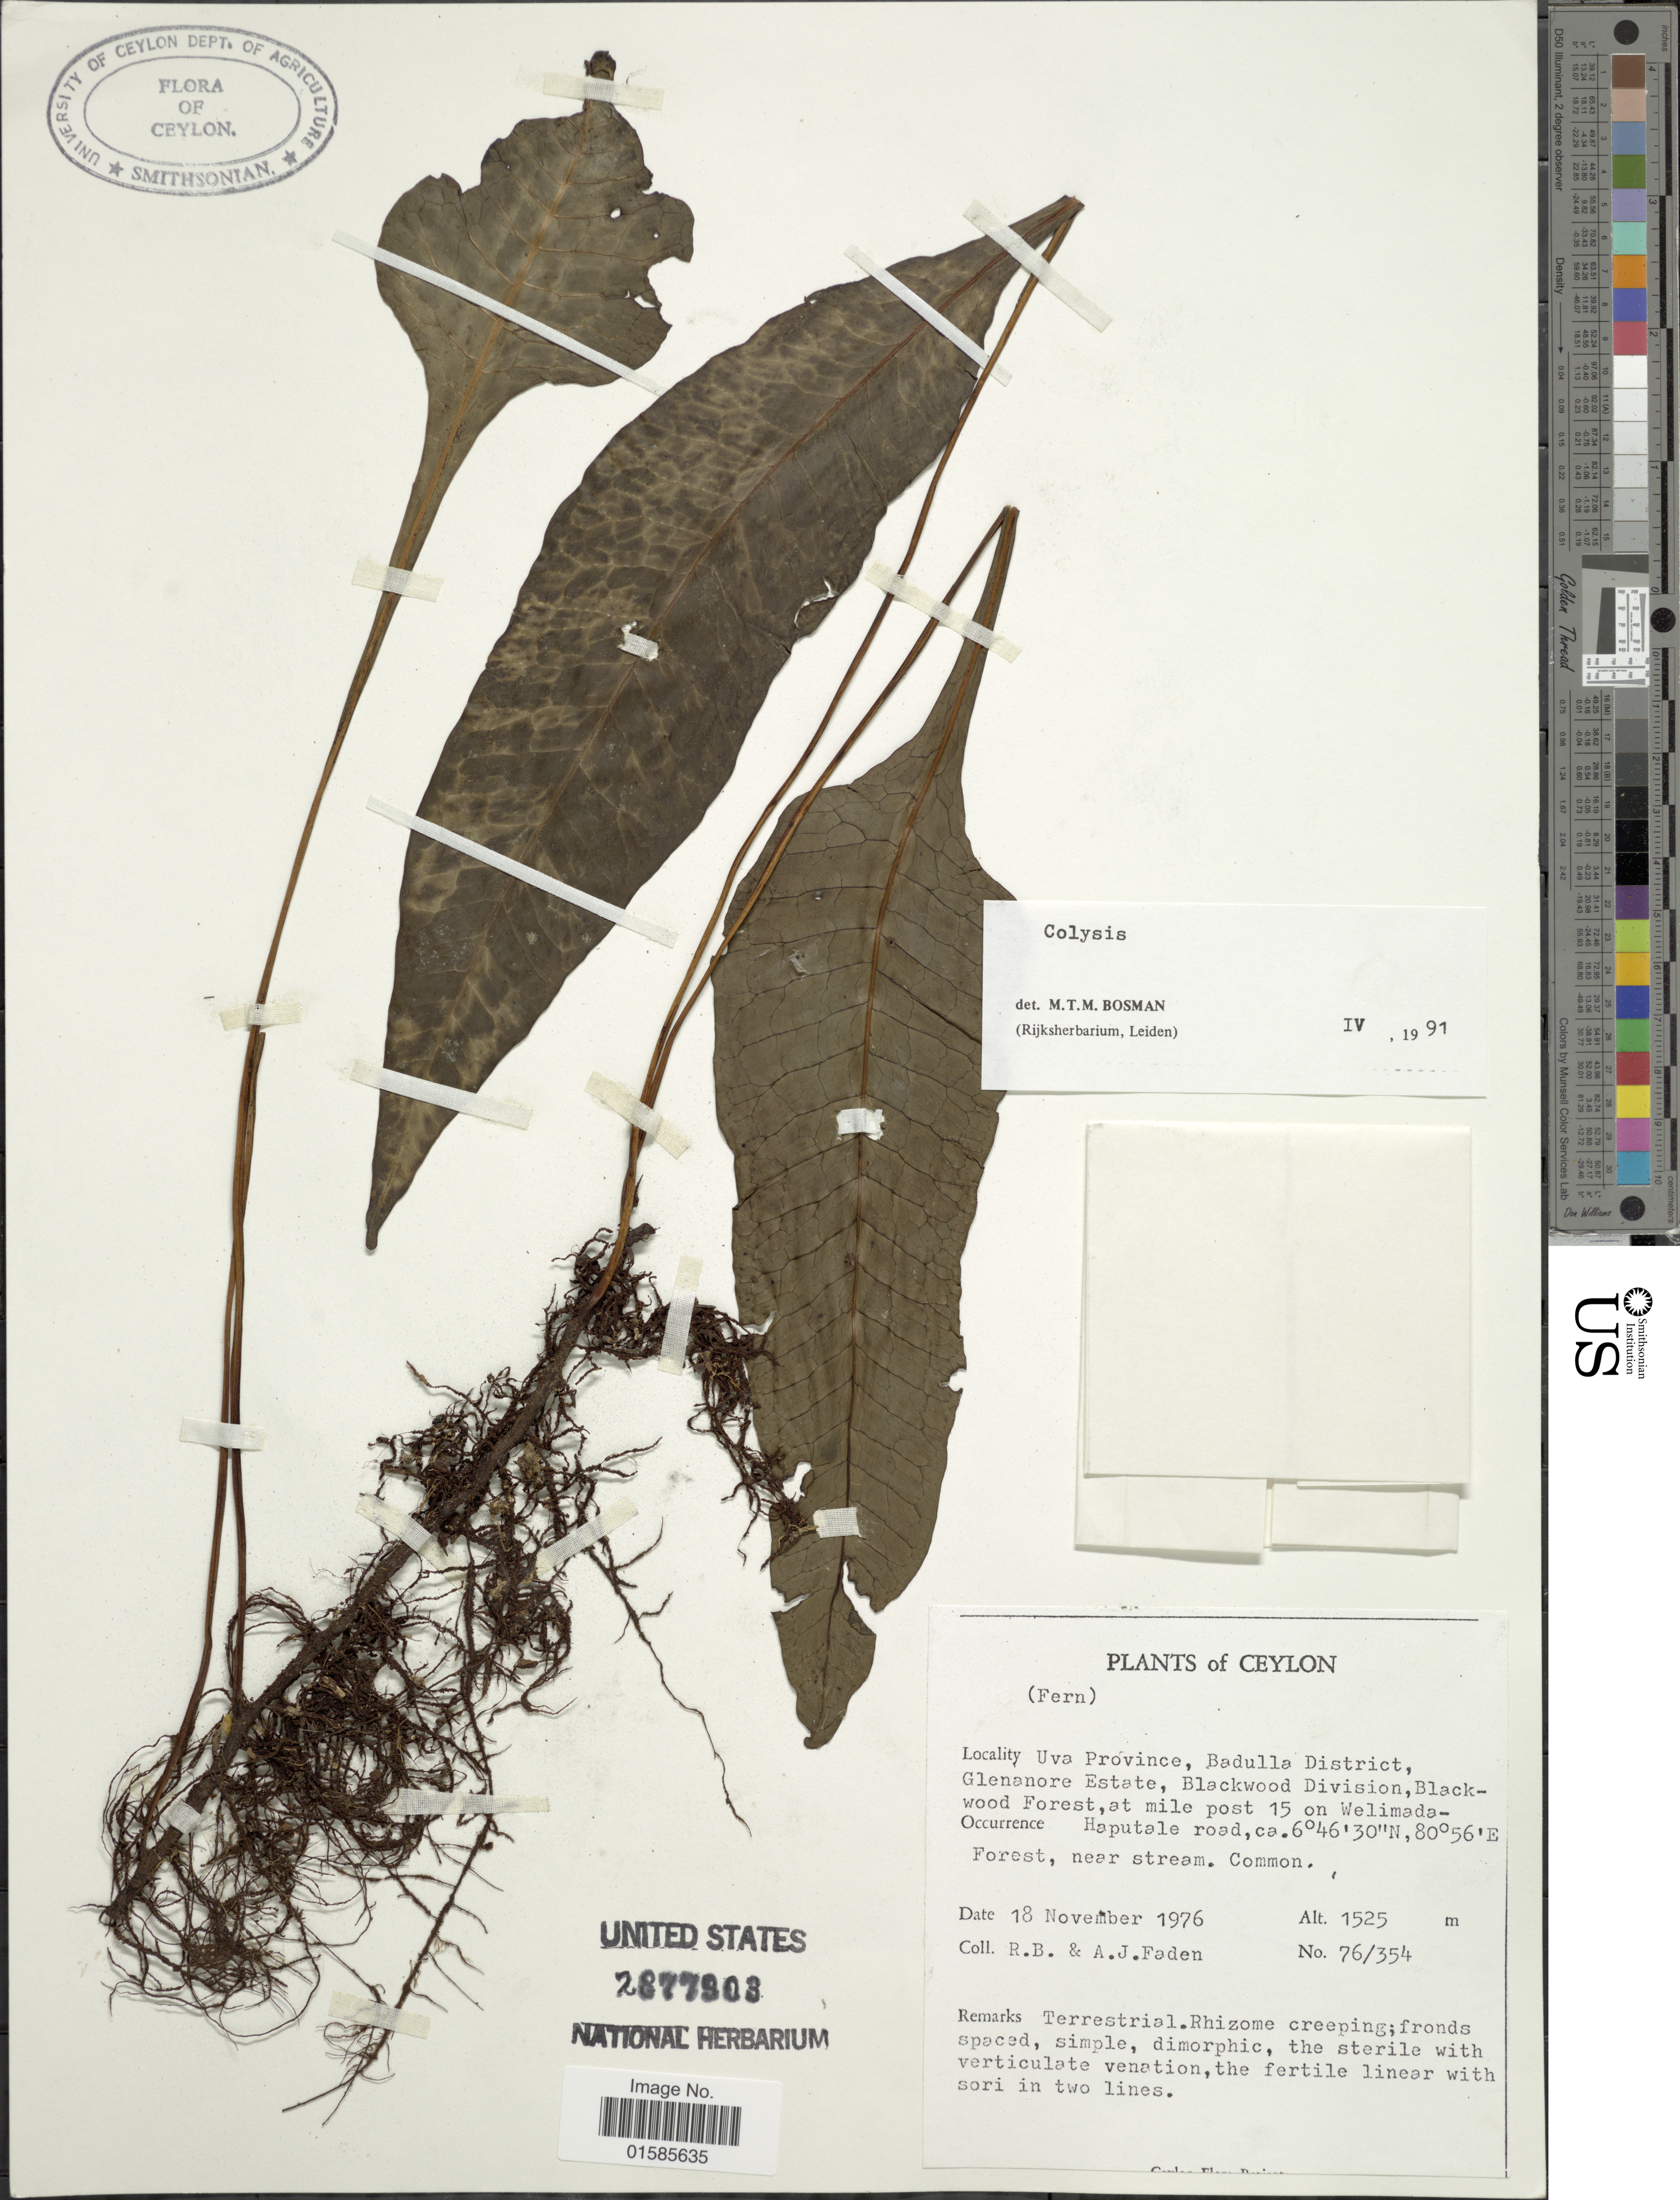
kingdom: Plantae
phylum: Tracheophyta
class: Polypodiopsida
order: Polypodiales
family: Polypodiaceae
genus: Leptochilus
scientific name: Leptochilus sp.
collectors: R. B. Faden & A. J. Faden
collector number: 76/354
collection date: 1976-11-18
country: Sri Lanka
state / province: Uva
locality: Ceylon, Badulla District, Glenanore estate, Blackwood Division, Blackwood Forest, at mile post 15 on Welimada-Haputale road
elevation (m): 1525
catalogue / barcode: US 2877903